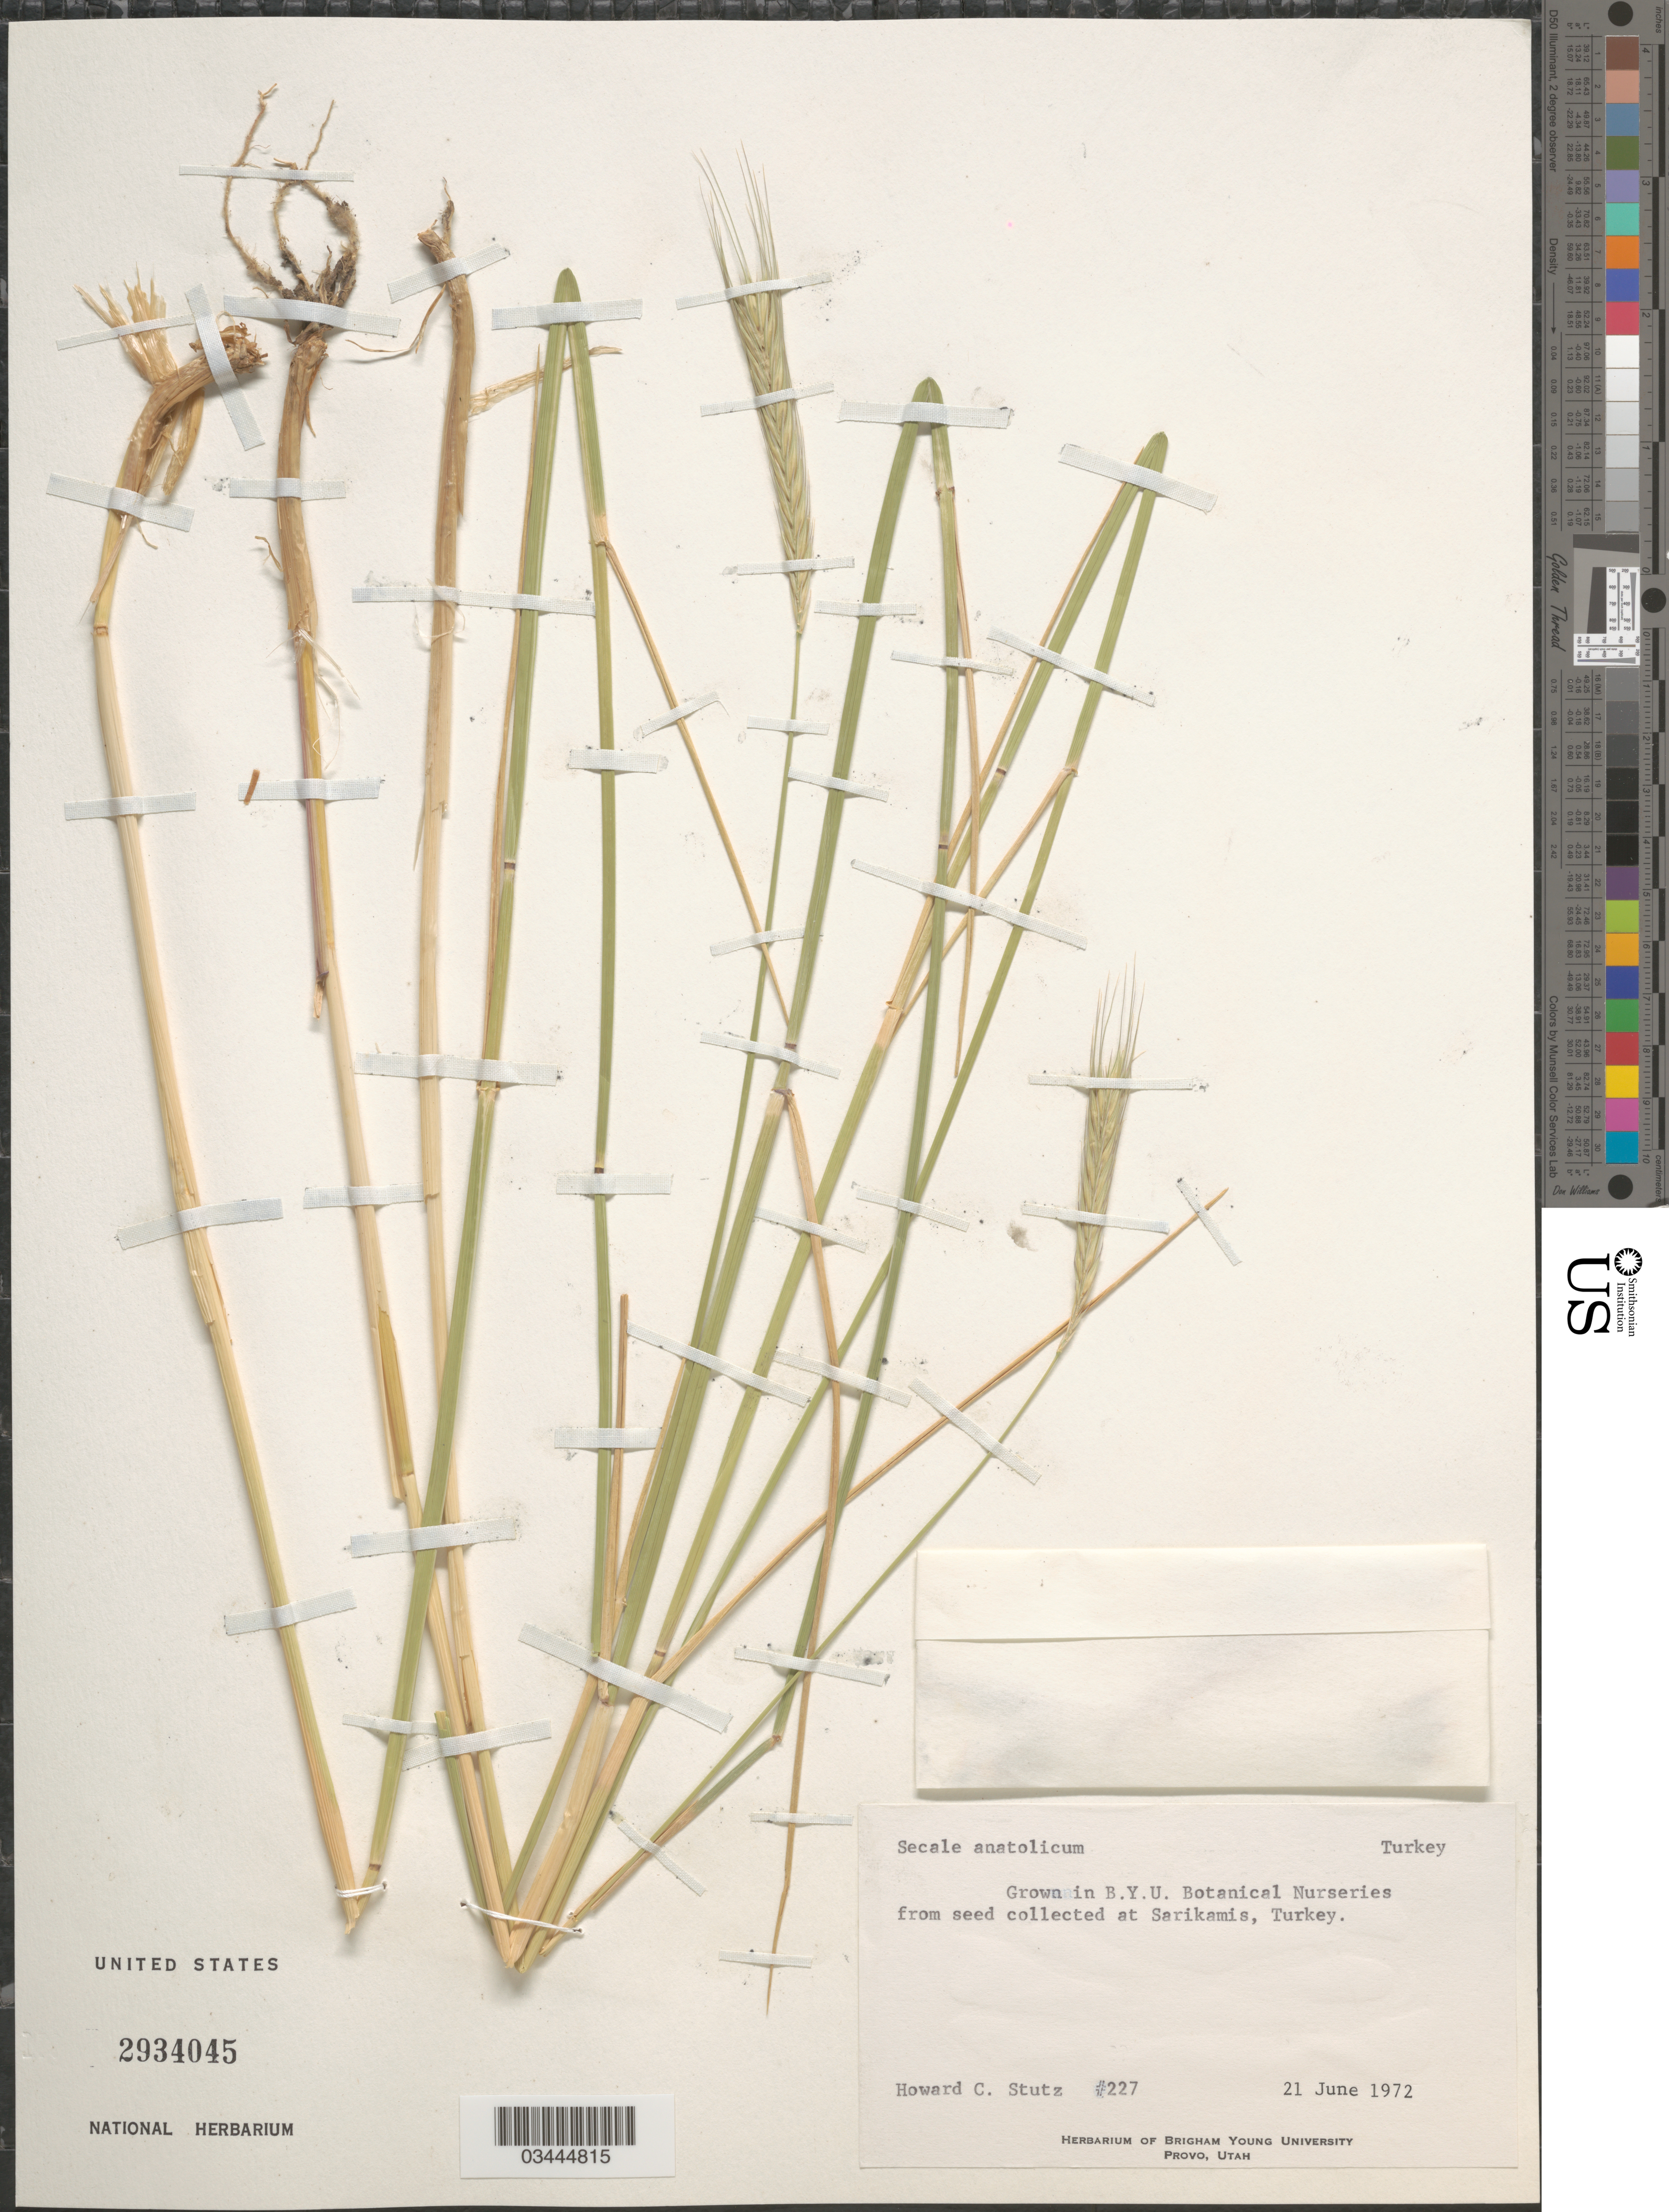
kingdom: Plantae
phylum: Tracheophyta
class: Liliopsida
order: Poales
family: Poaceae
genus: Secale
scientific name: Secale anatolicum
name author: Boiss.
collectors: H. Stutz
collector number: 227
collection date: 1972-06-21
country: United States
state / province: Utah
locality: In B.Y.U. Botanical Nurseries.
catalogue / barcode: US 2934045